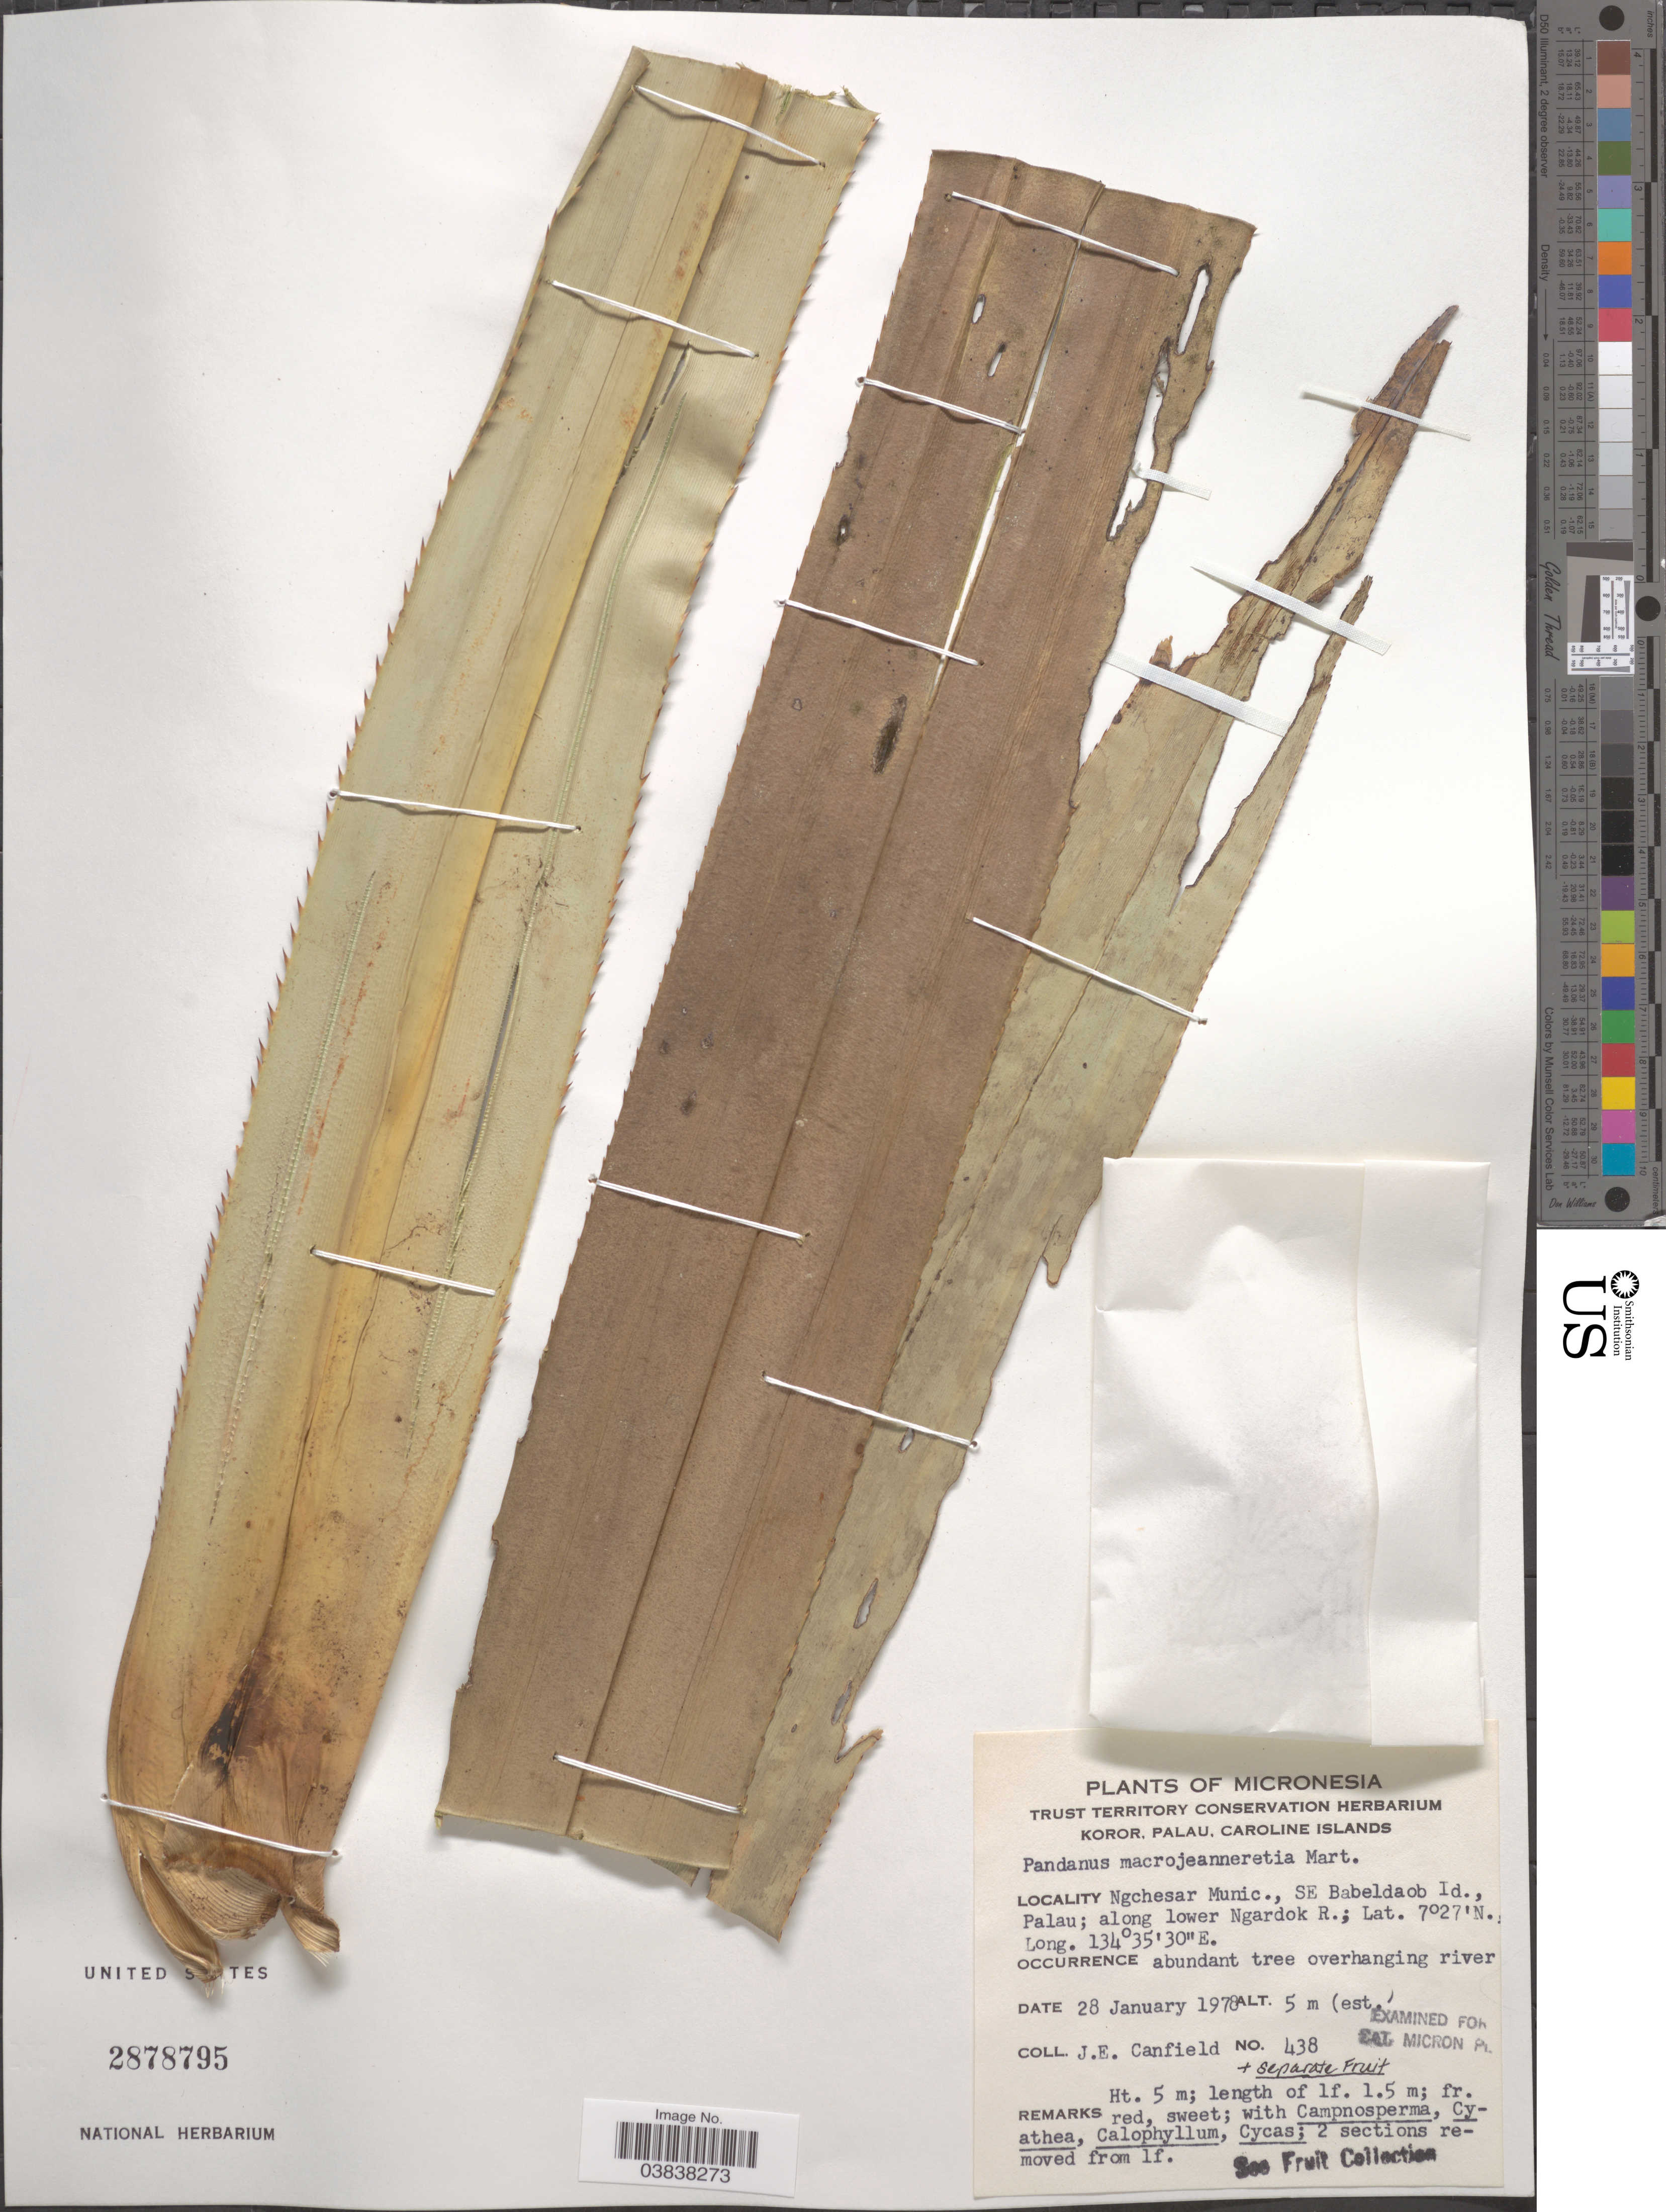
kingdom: Plantae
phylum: Tracheophyta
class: Liliopsida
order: Pandanales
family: Pandanaceae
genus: Pandanus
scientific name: Pandanus macrojeanneretia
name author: Martelli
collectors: J. E. Canfield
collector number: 438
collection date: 1978-01-28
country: Palau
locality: Micronesia. Ngchesar Munic., SE Babeldaob Id., Palau; along lower Ngardok R.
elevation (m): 5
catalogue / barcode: US 2878795